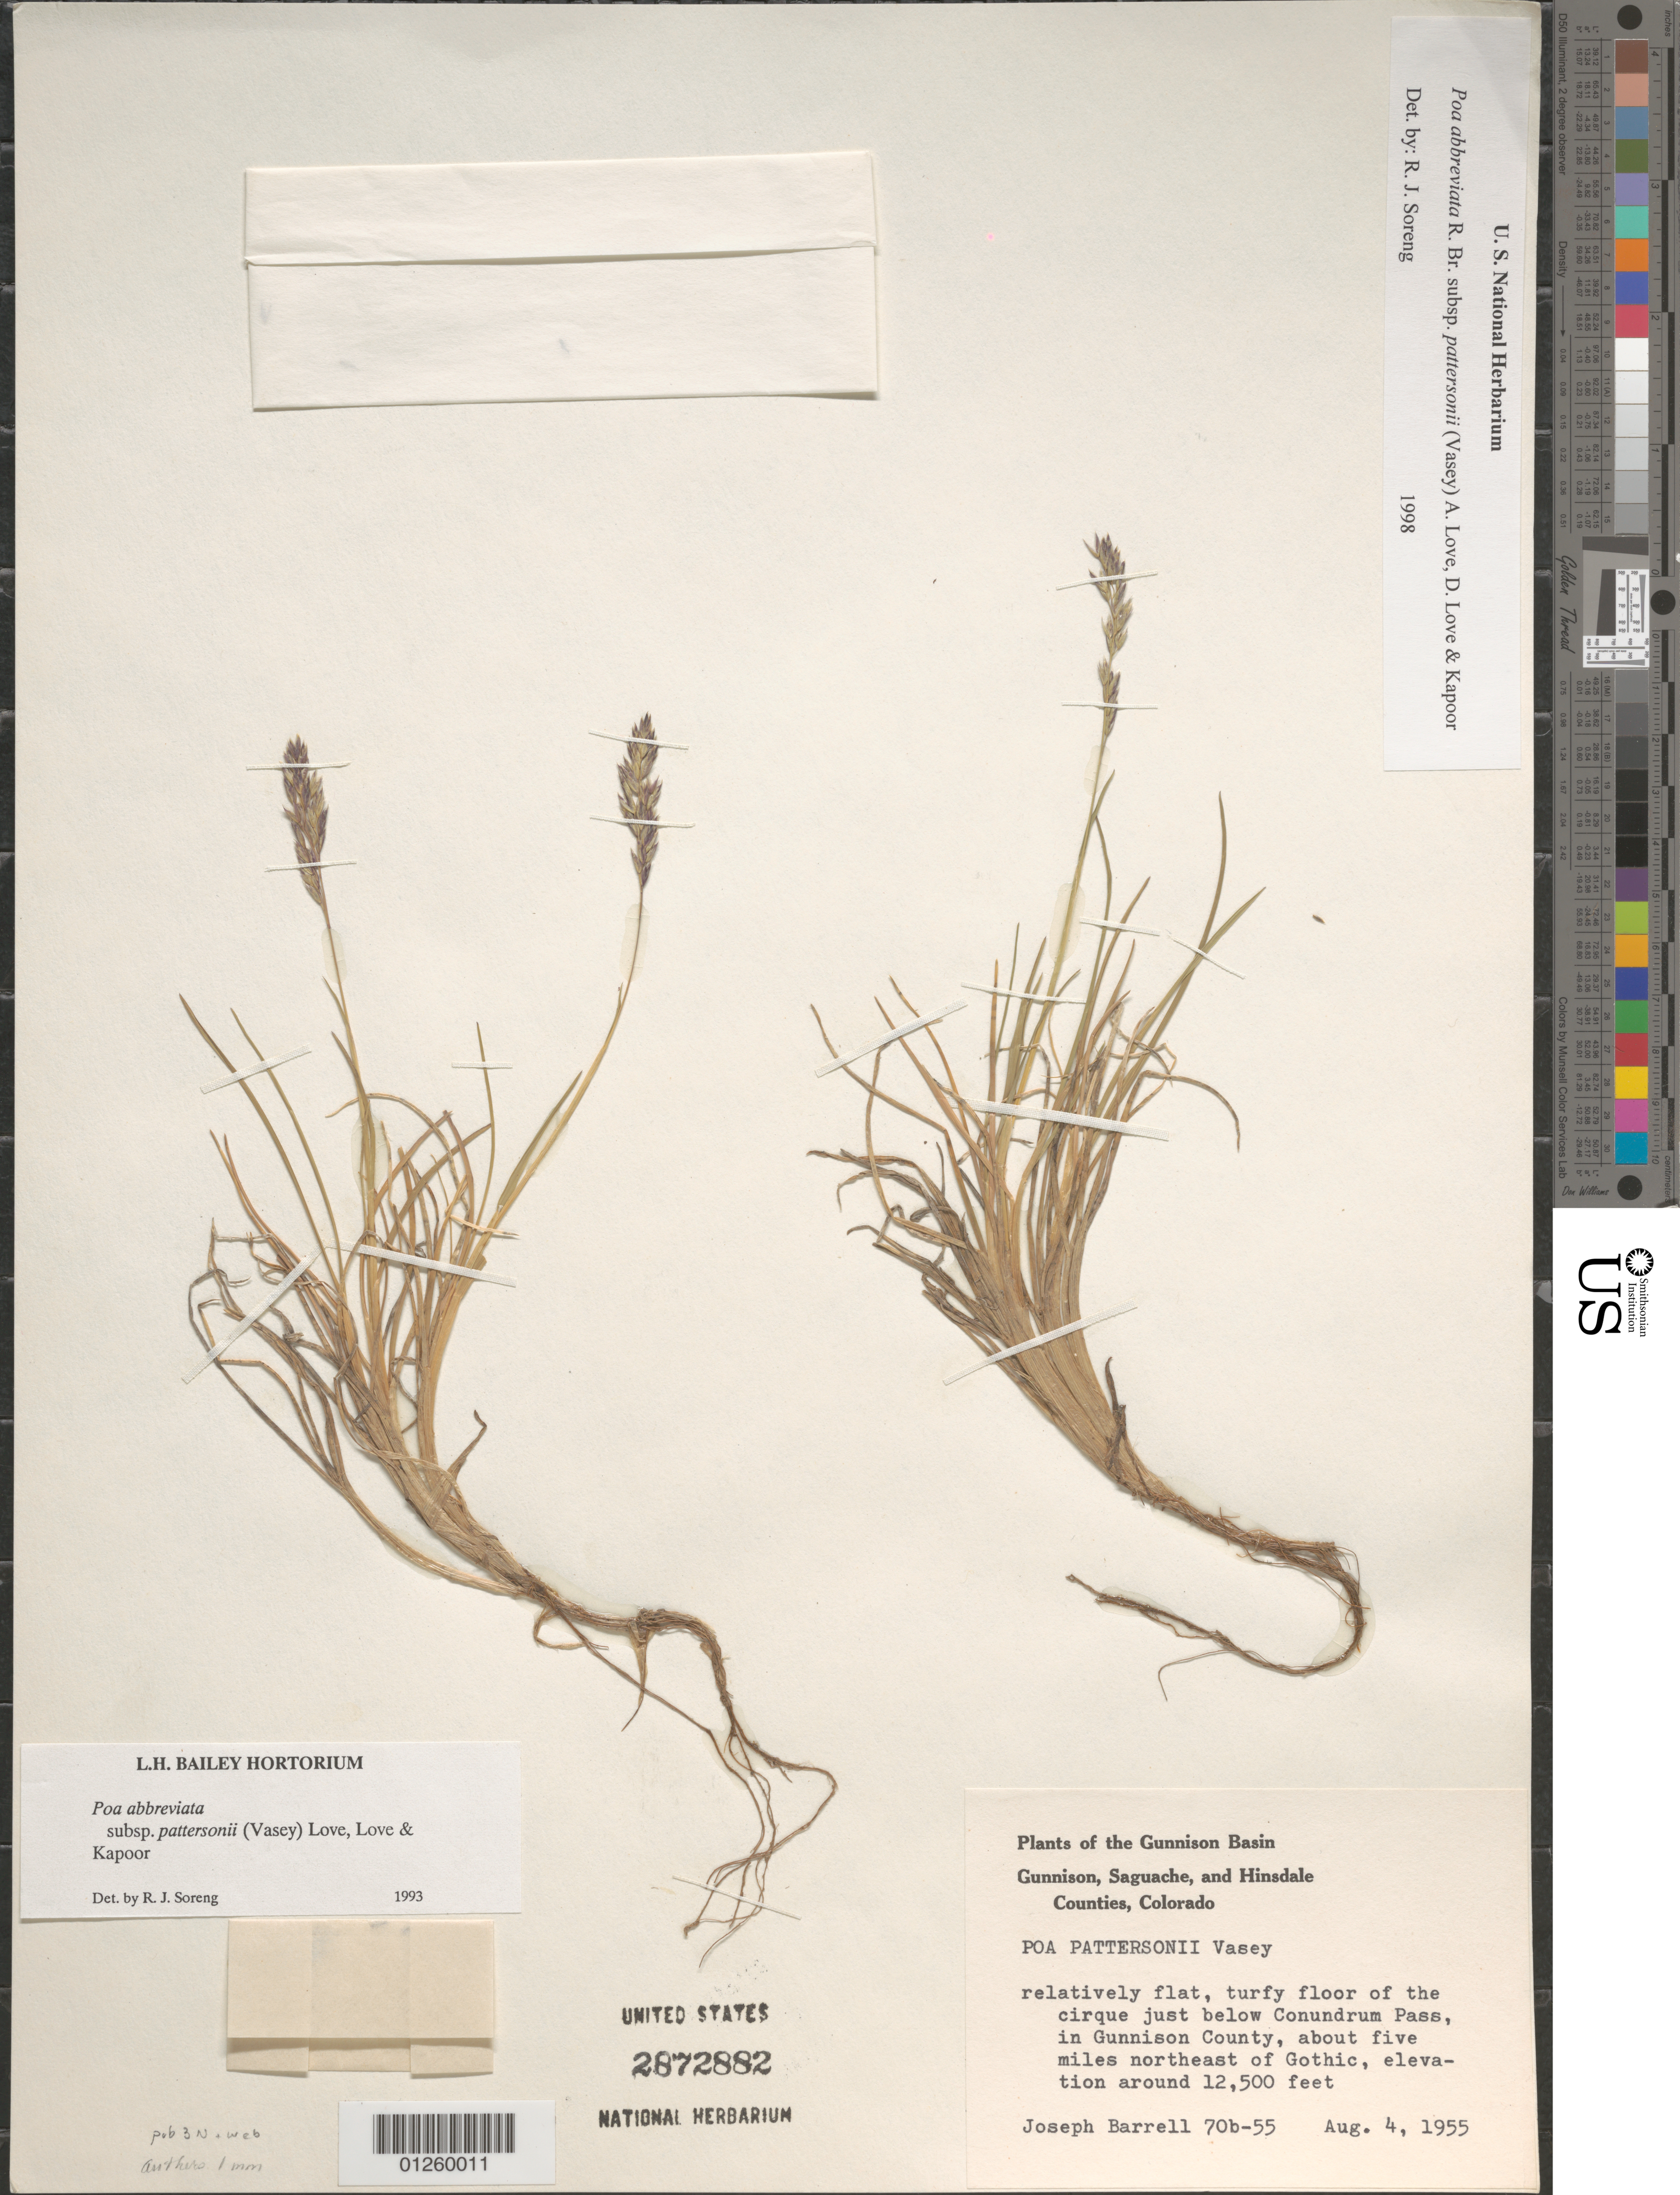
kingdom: Plantae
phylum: Tracheophyta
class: Liliopsida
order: Poales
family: Poaceae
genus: Poa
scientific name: Poa abbreviata subsp. pattersonii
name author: (Vasey) Á. Löve et al.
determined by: Soreng, Robert J., Research Associate (BOT), Smithsonian Institution - National Museum of Natural History (UNITED STATES)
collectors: J. Barrell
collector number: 70b-55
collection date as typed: Aug. 4, 1955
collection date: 1955-08-04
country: United States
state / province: Colorado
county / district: Gunnison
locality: about five miles northeast of Gothic.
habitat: relatively flat, turfy floor of the cirque just below Conundrum Pass.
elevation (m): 3810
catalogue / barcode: US 2872882